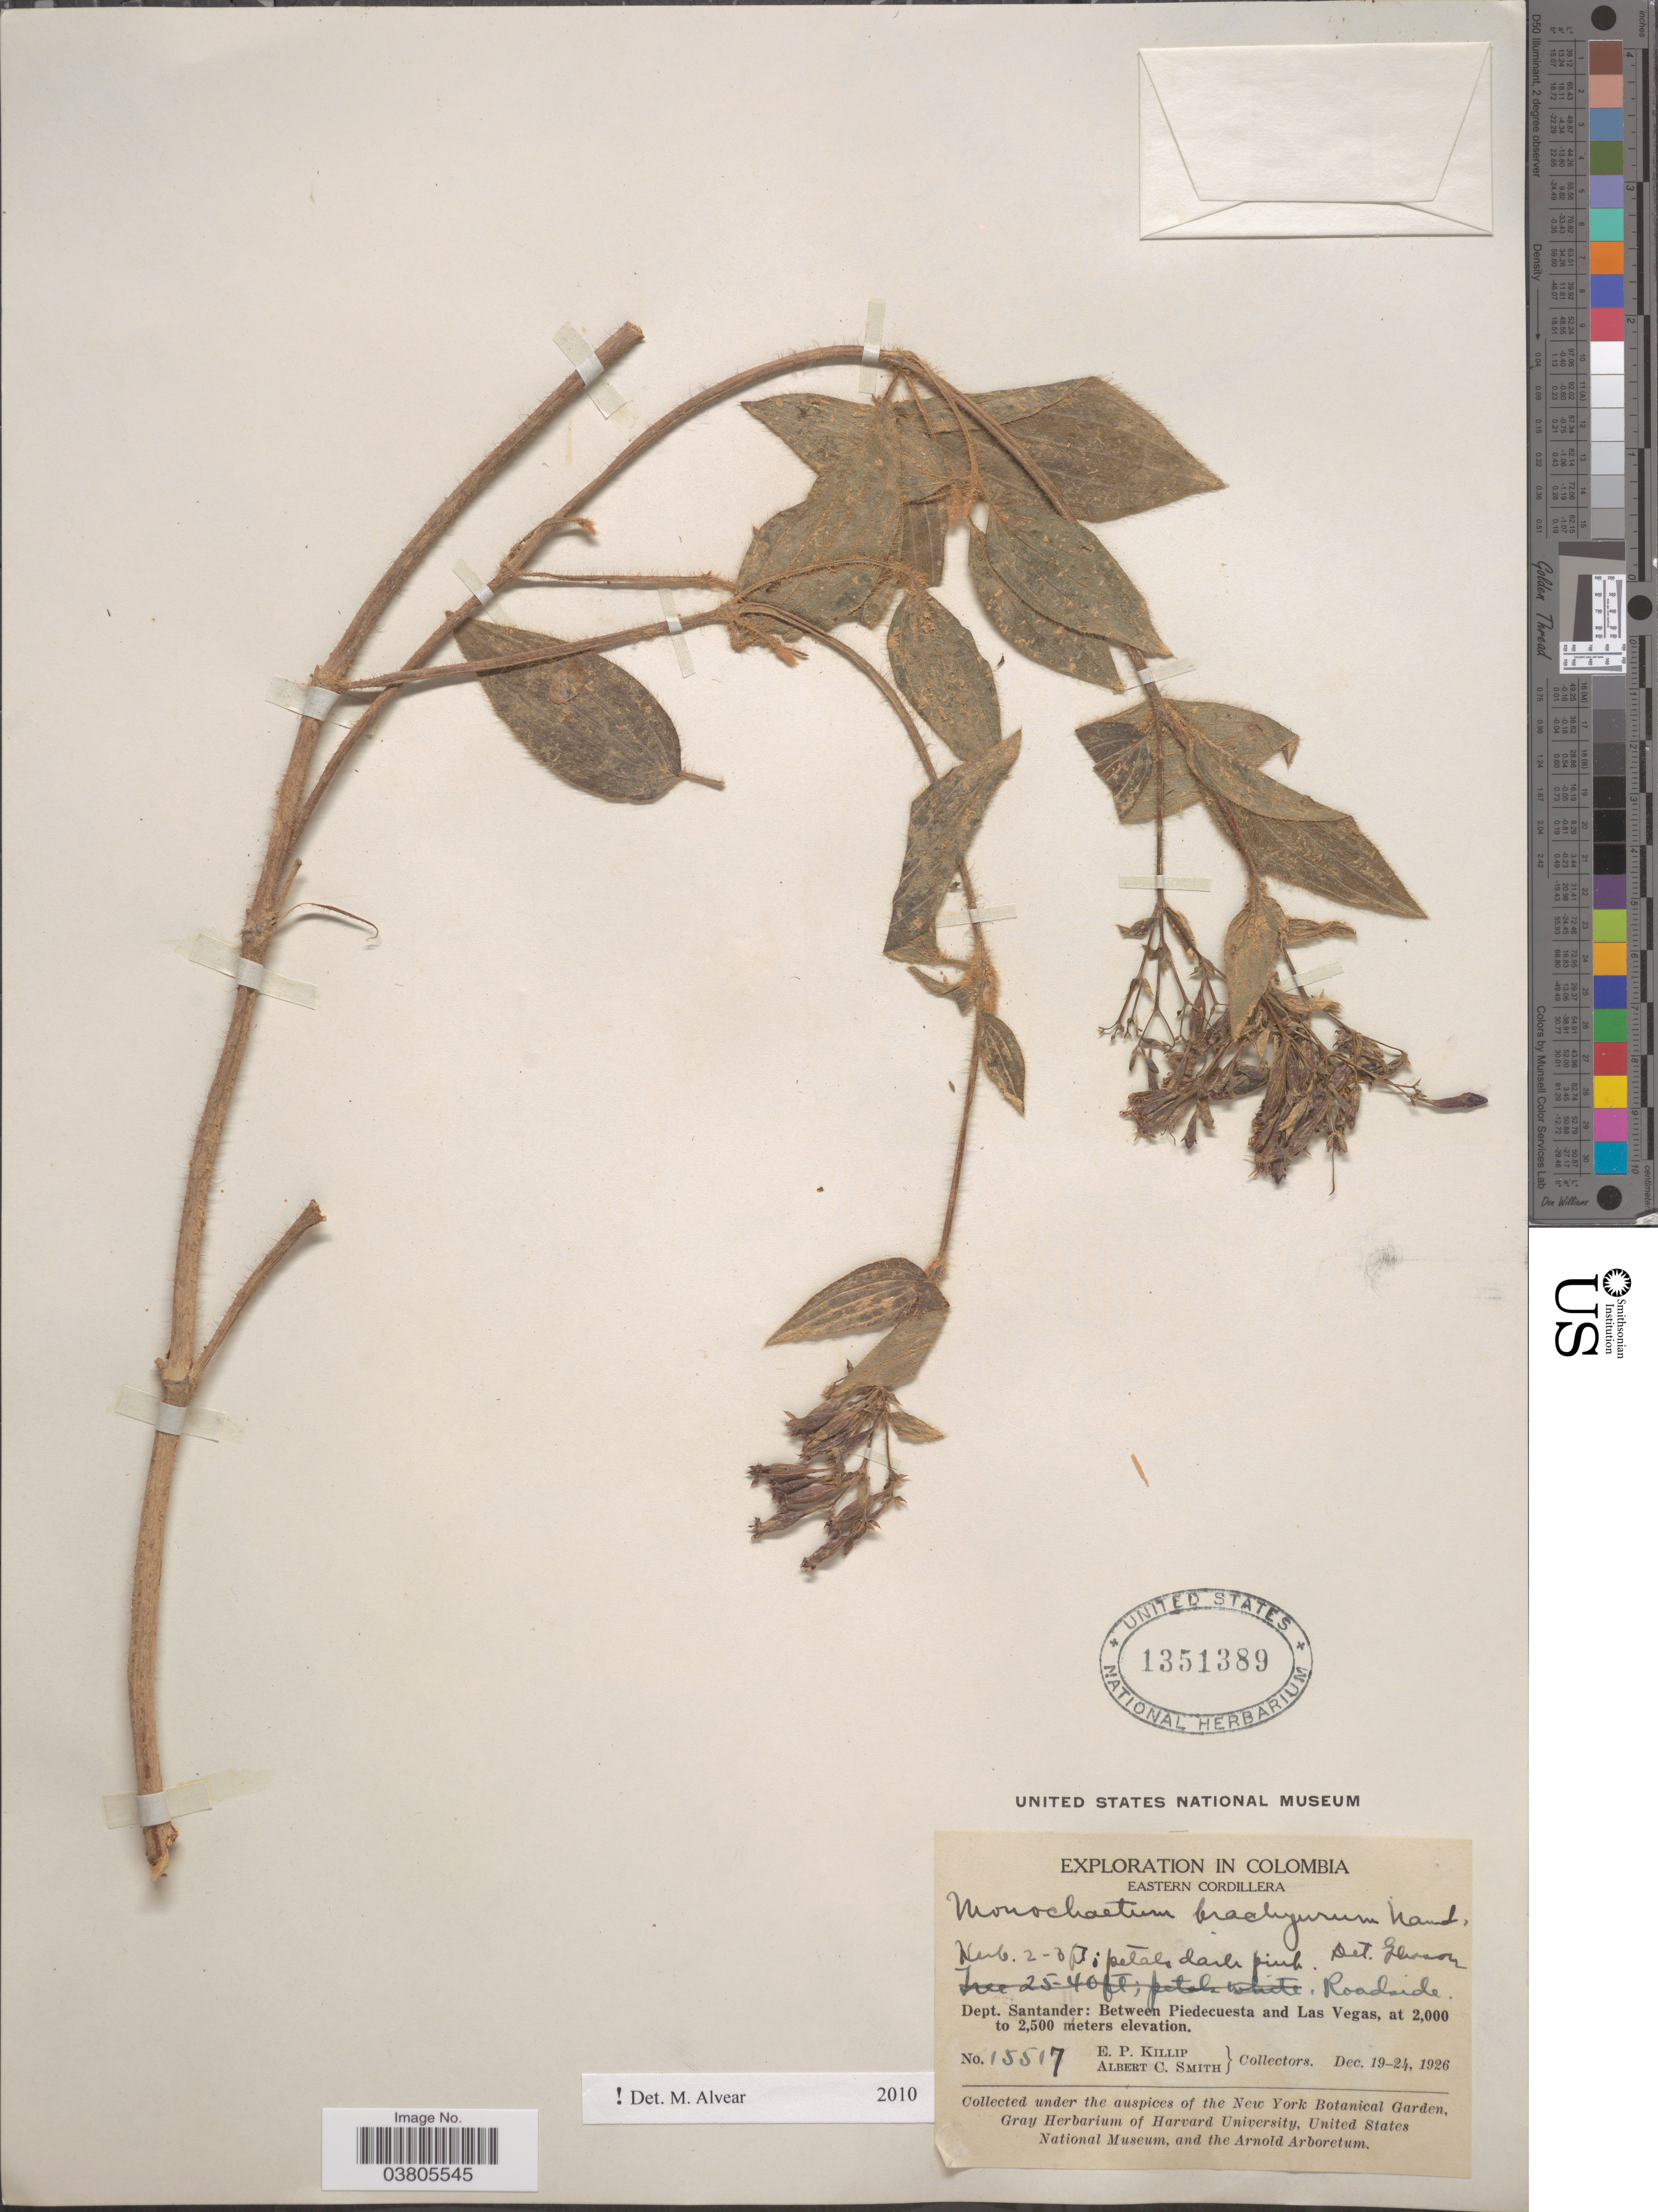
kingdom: Plantae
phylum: Tracheophyta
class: Magnoliopsida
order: Myrtales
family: Melastomataceae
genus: Monochaetum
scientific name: Monochaetum brachyurum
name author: Naudin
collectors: E. P. Killip & A. C. Smith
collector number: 15517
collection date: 1926-12-19/1926-12-24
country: Colombia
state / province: Santander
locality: Eastern Cordillera. Dept. Santander: Between Piedecuesta and Las Vegas.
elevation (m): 2000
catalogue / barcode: US 1351389